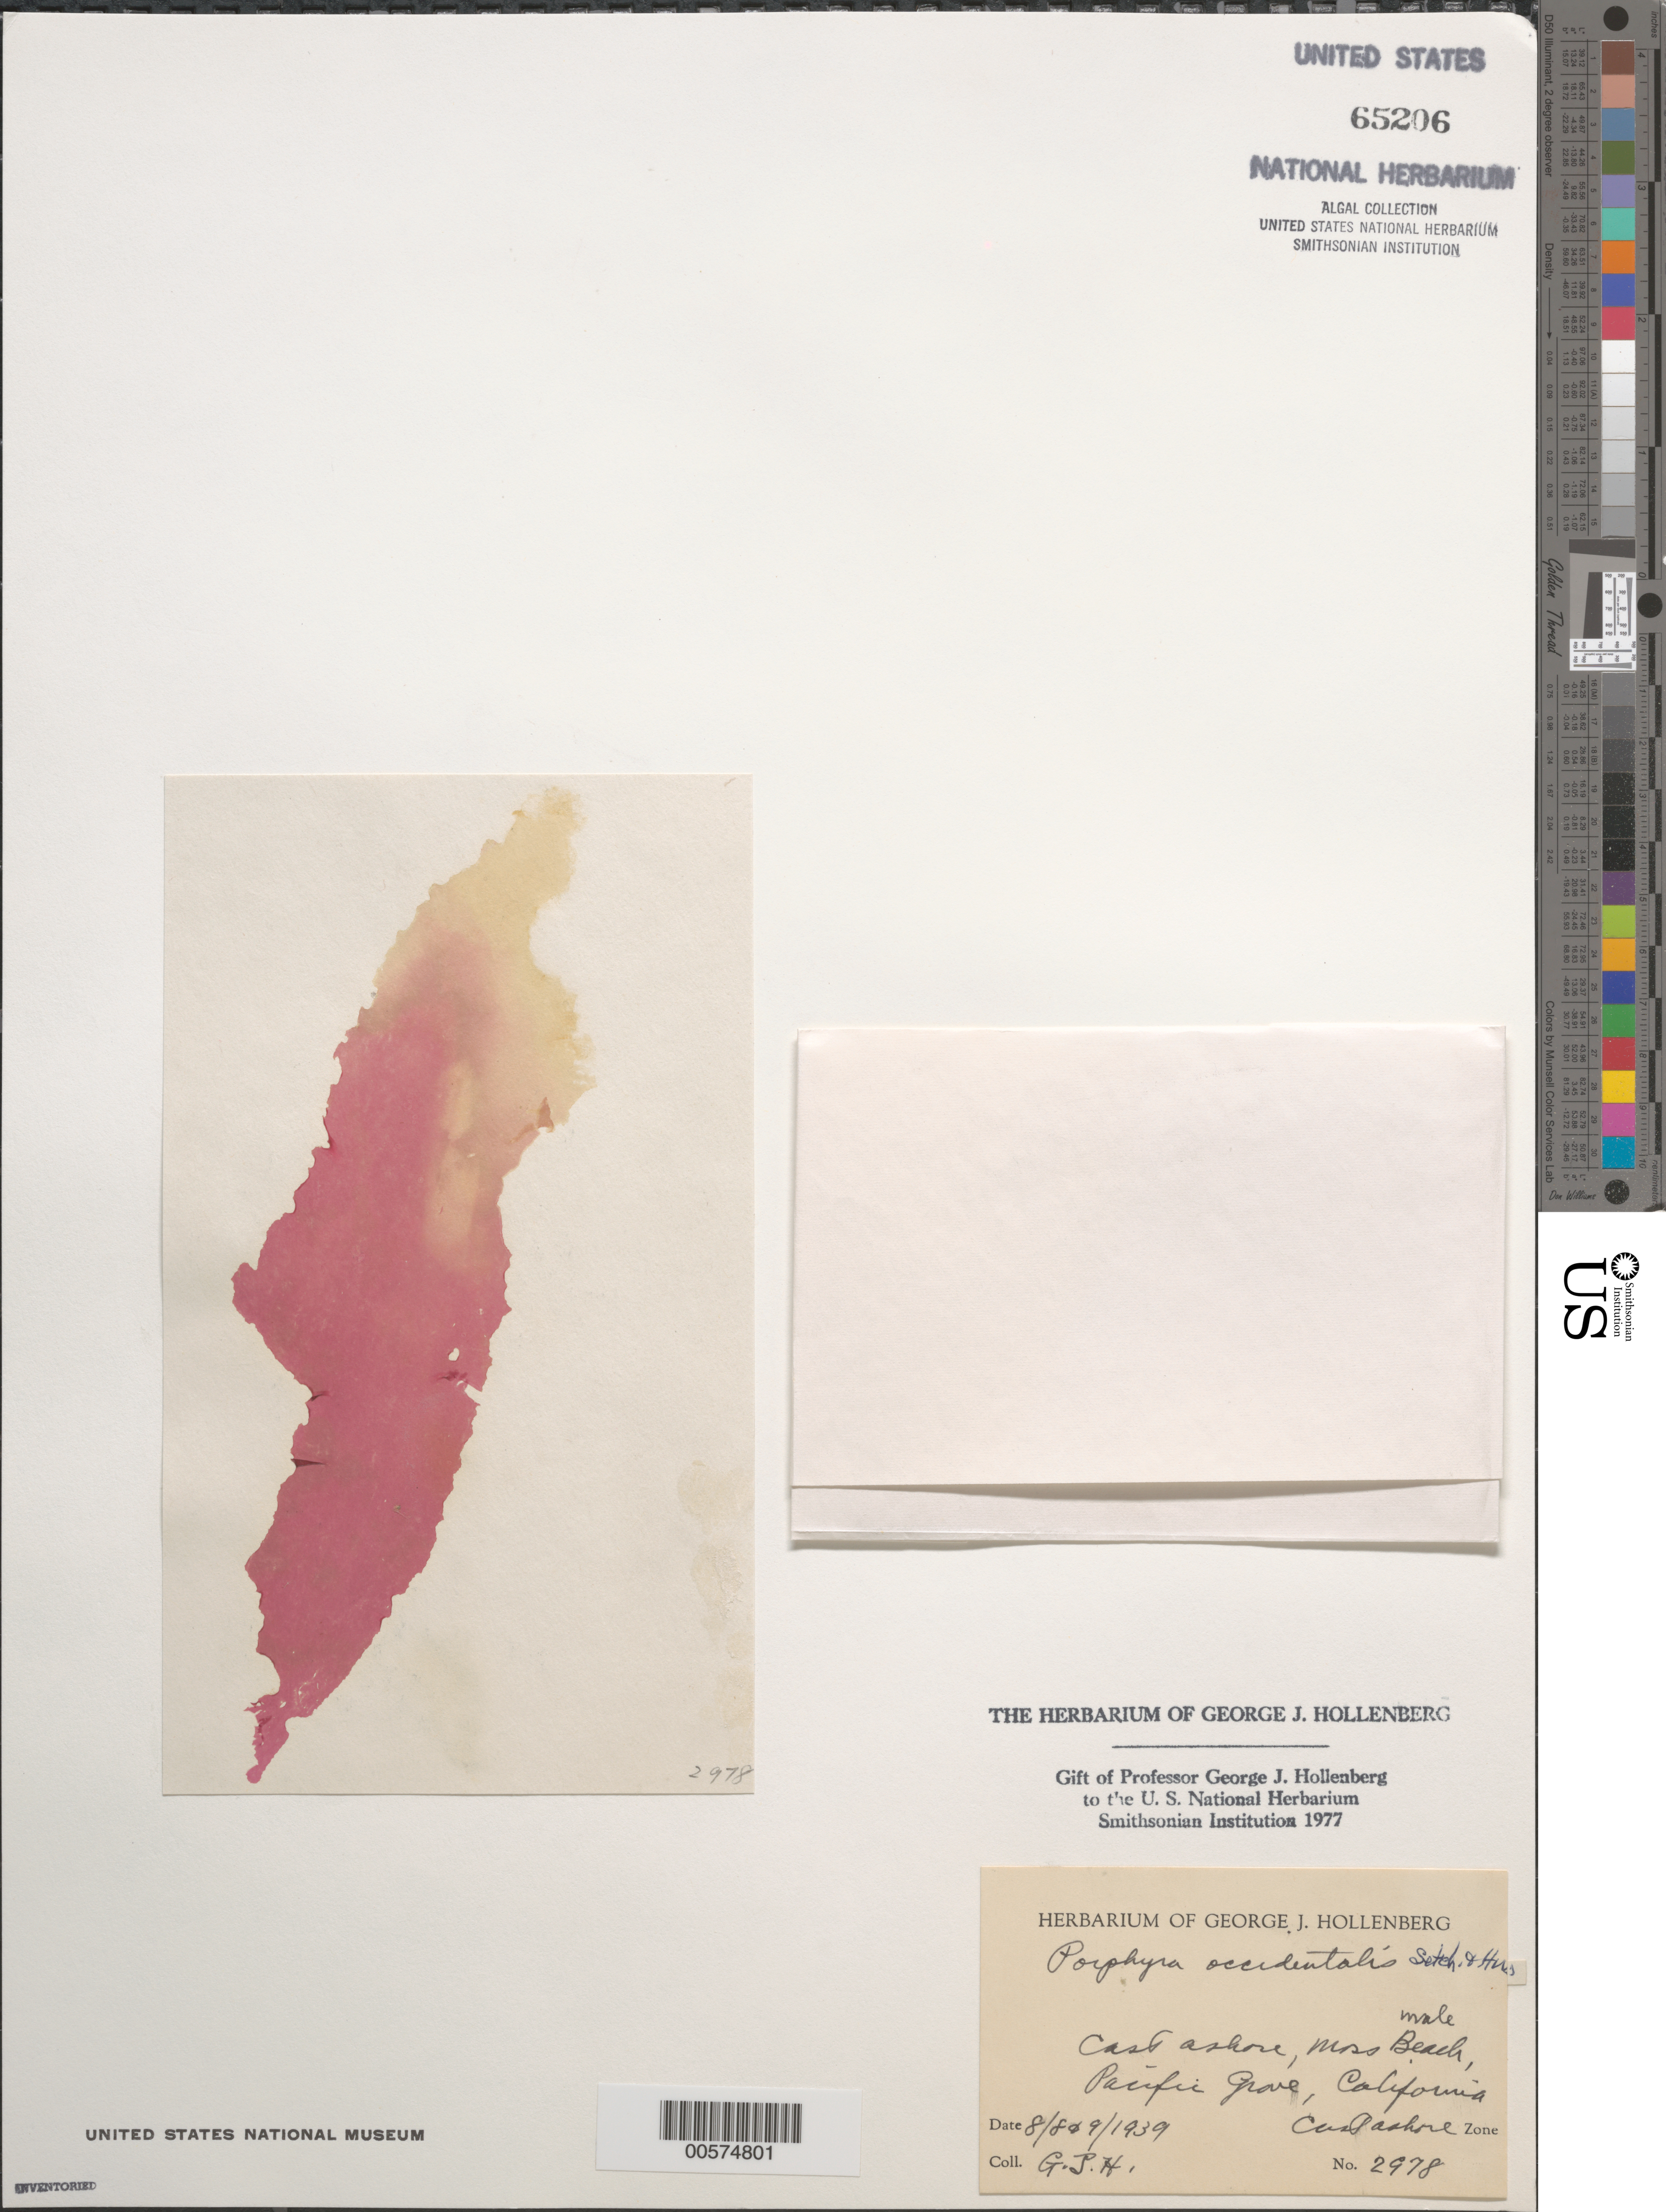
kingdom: Plantae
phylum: Rhodophyta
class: Bangiophyceae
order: Bangiales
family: Bangiaceae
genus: Porphyra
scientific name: Porphyra occidentalis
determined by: Hollenberg, George J.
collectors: G. Hollenberg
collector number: GJH 2978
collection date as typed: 08 Aug 1939 AND 09 Aug 1939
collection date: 1939-08-08,1939-08-09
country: United States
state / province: California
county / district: Monterey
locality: Moss Beach, Pacific Grove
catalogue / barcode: US 65206